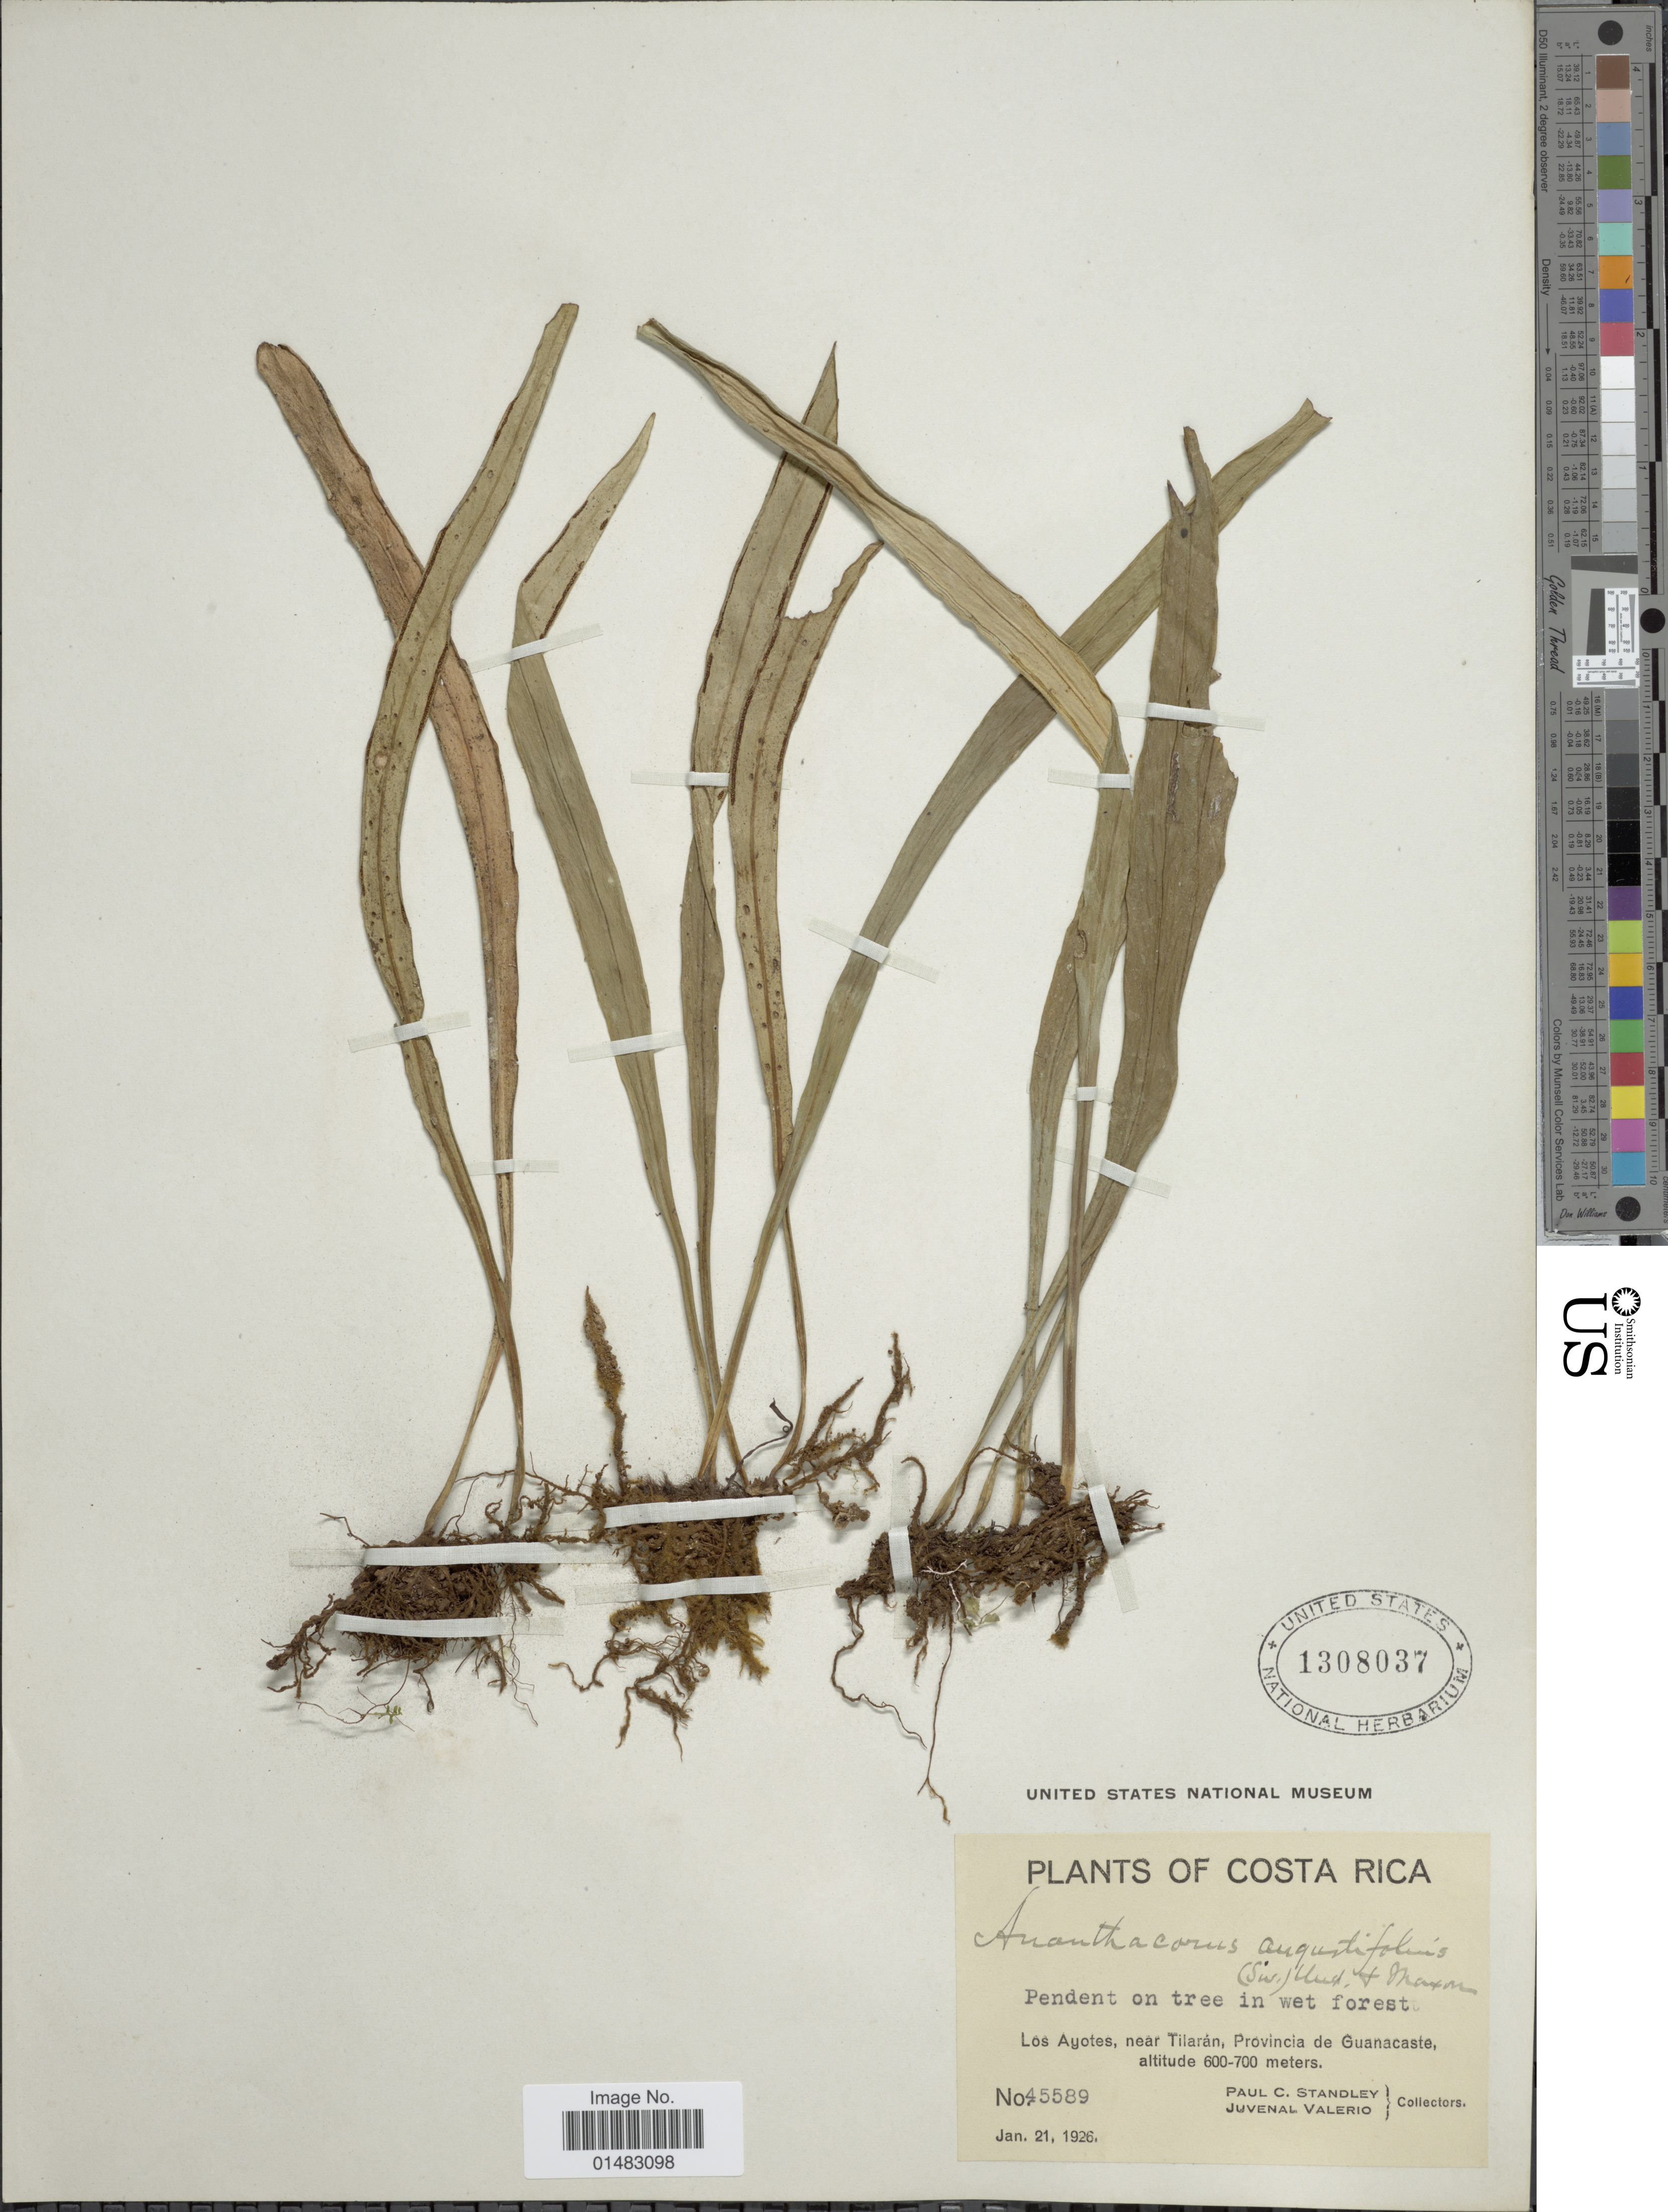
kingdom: Plantae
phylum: Tracheophyta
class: Polypodiopsida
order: Polypodiales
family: Pteridaceae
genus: Ananthacorus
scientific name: Ananthacorus angustifolius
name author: (Sw.) Underw. & Maxon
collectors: P. C. Standley & J. Valerio R.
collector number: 45589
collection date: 1926-01-21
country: Costa Rica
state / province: Guanacaste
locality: Los Ayotes, near Tilarán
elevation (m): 600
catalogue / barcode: US 1308037